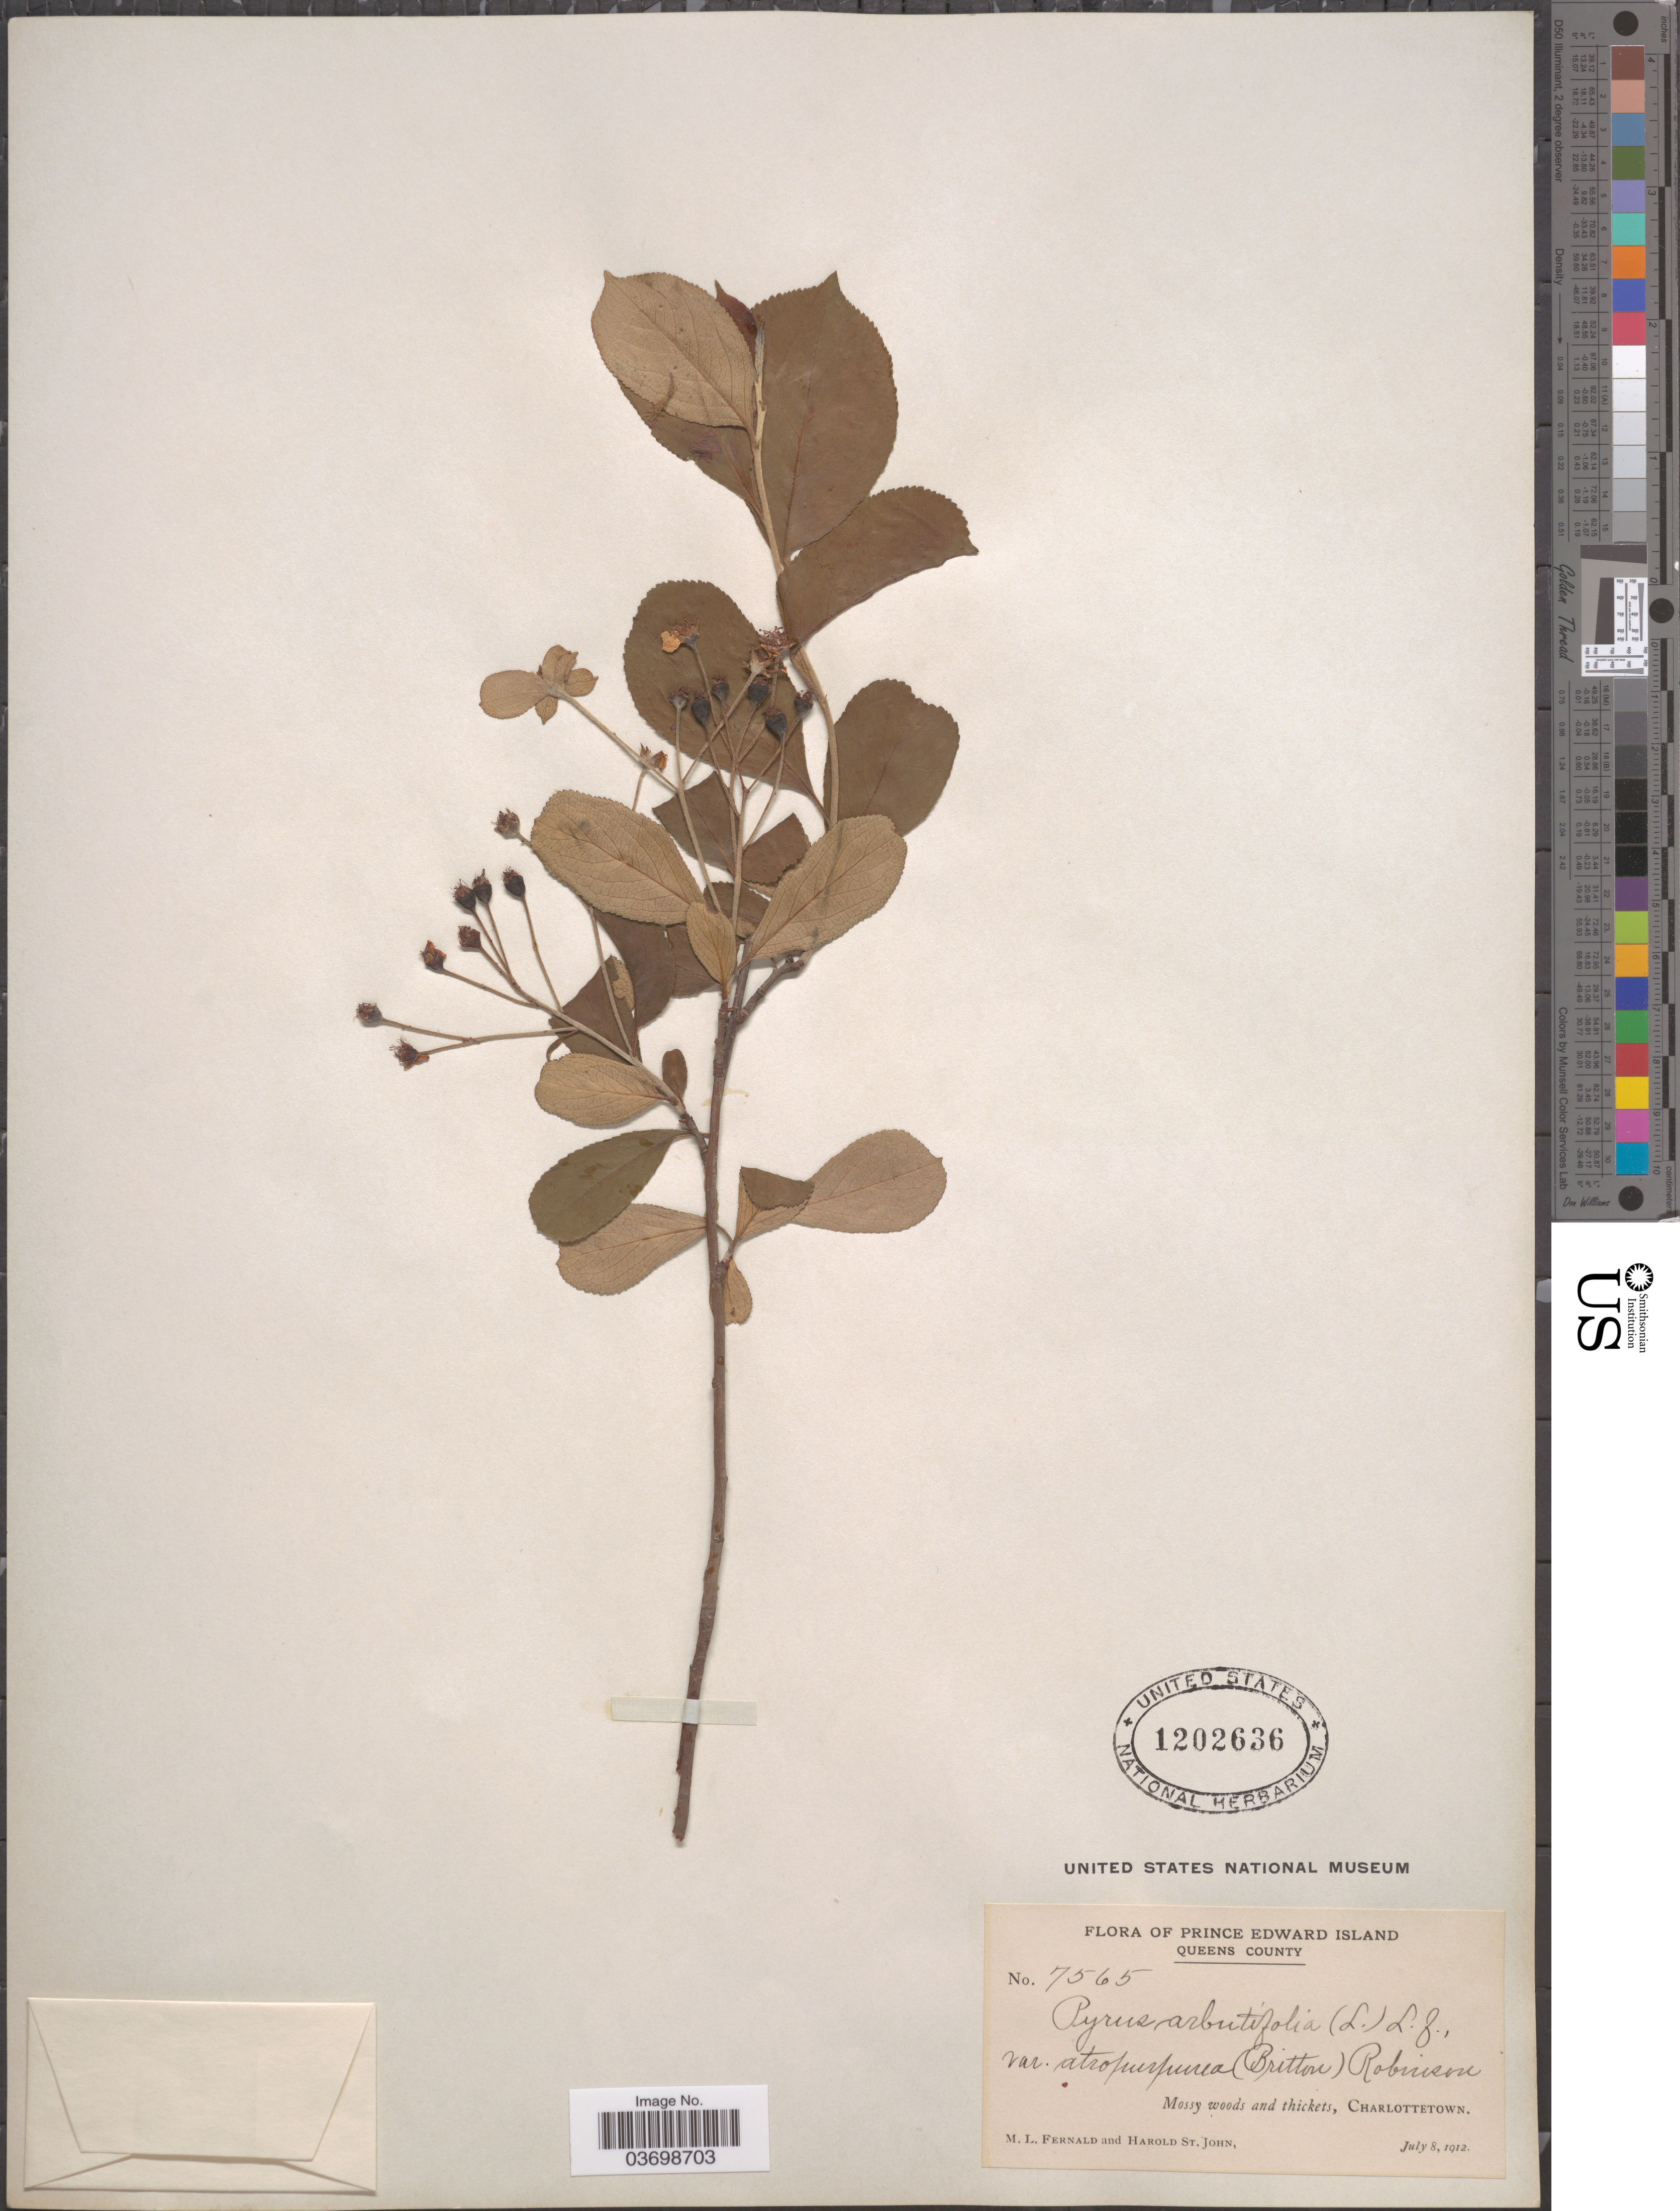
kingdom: Plantae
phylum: Tracheophyta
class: Magnoliopsida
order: Rosales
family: Rosaceae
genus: Aronia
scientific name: Aronia x prunifolia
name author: (Marshall) Rehder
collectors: M. L. Fernald & H. St. John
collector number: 7565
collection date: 1912-07-08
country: Canada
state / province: Prince Edward Island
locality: Queens County. Charlottetown.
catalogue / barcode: US 1202636